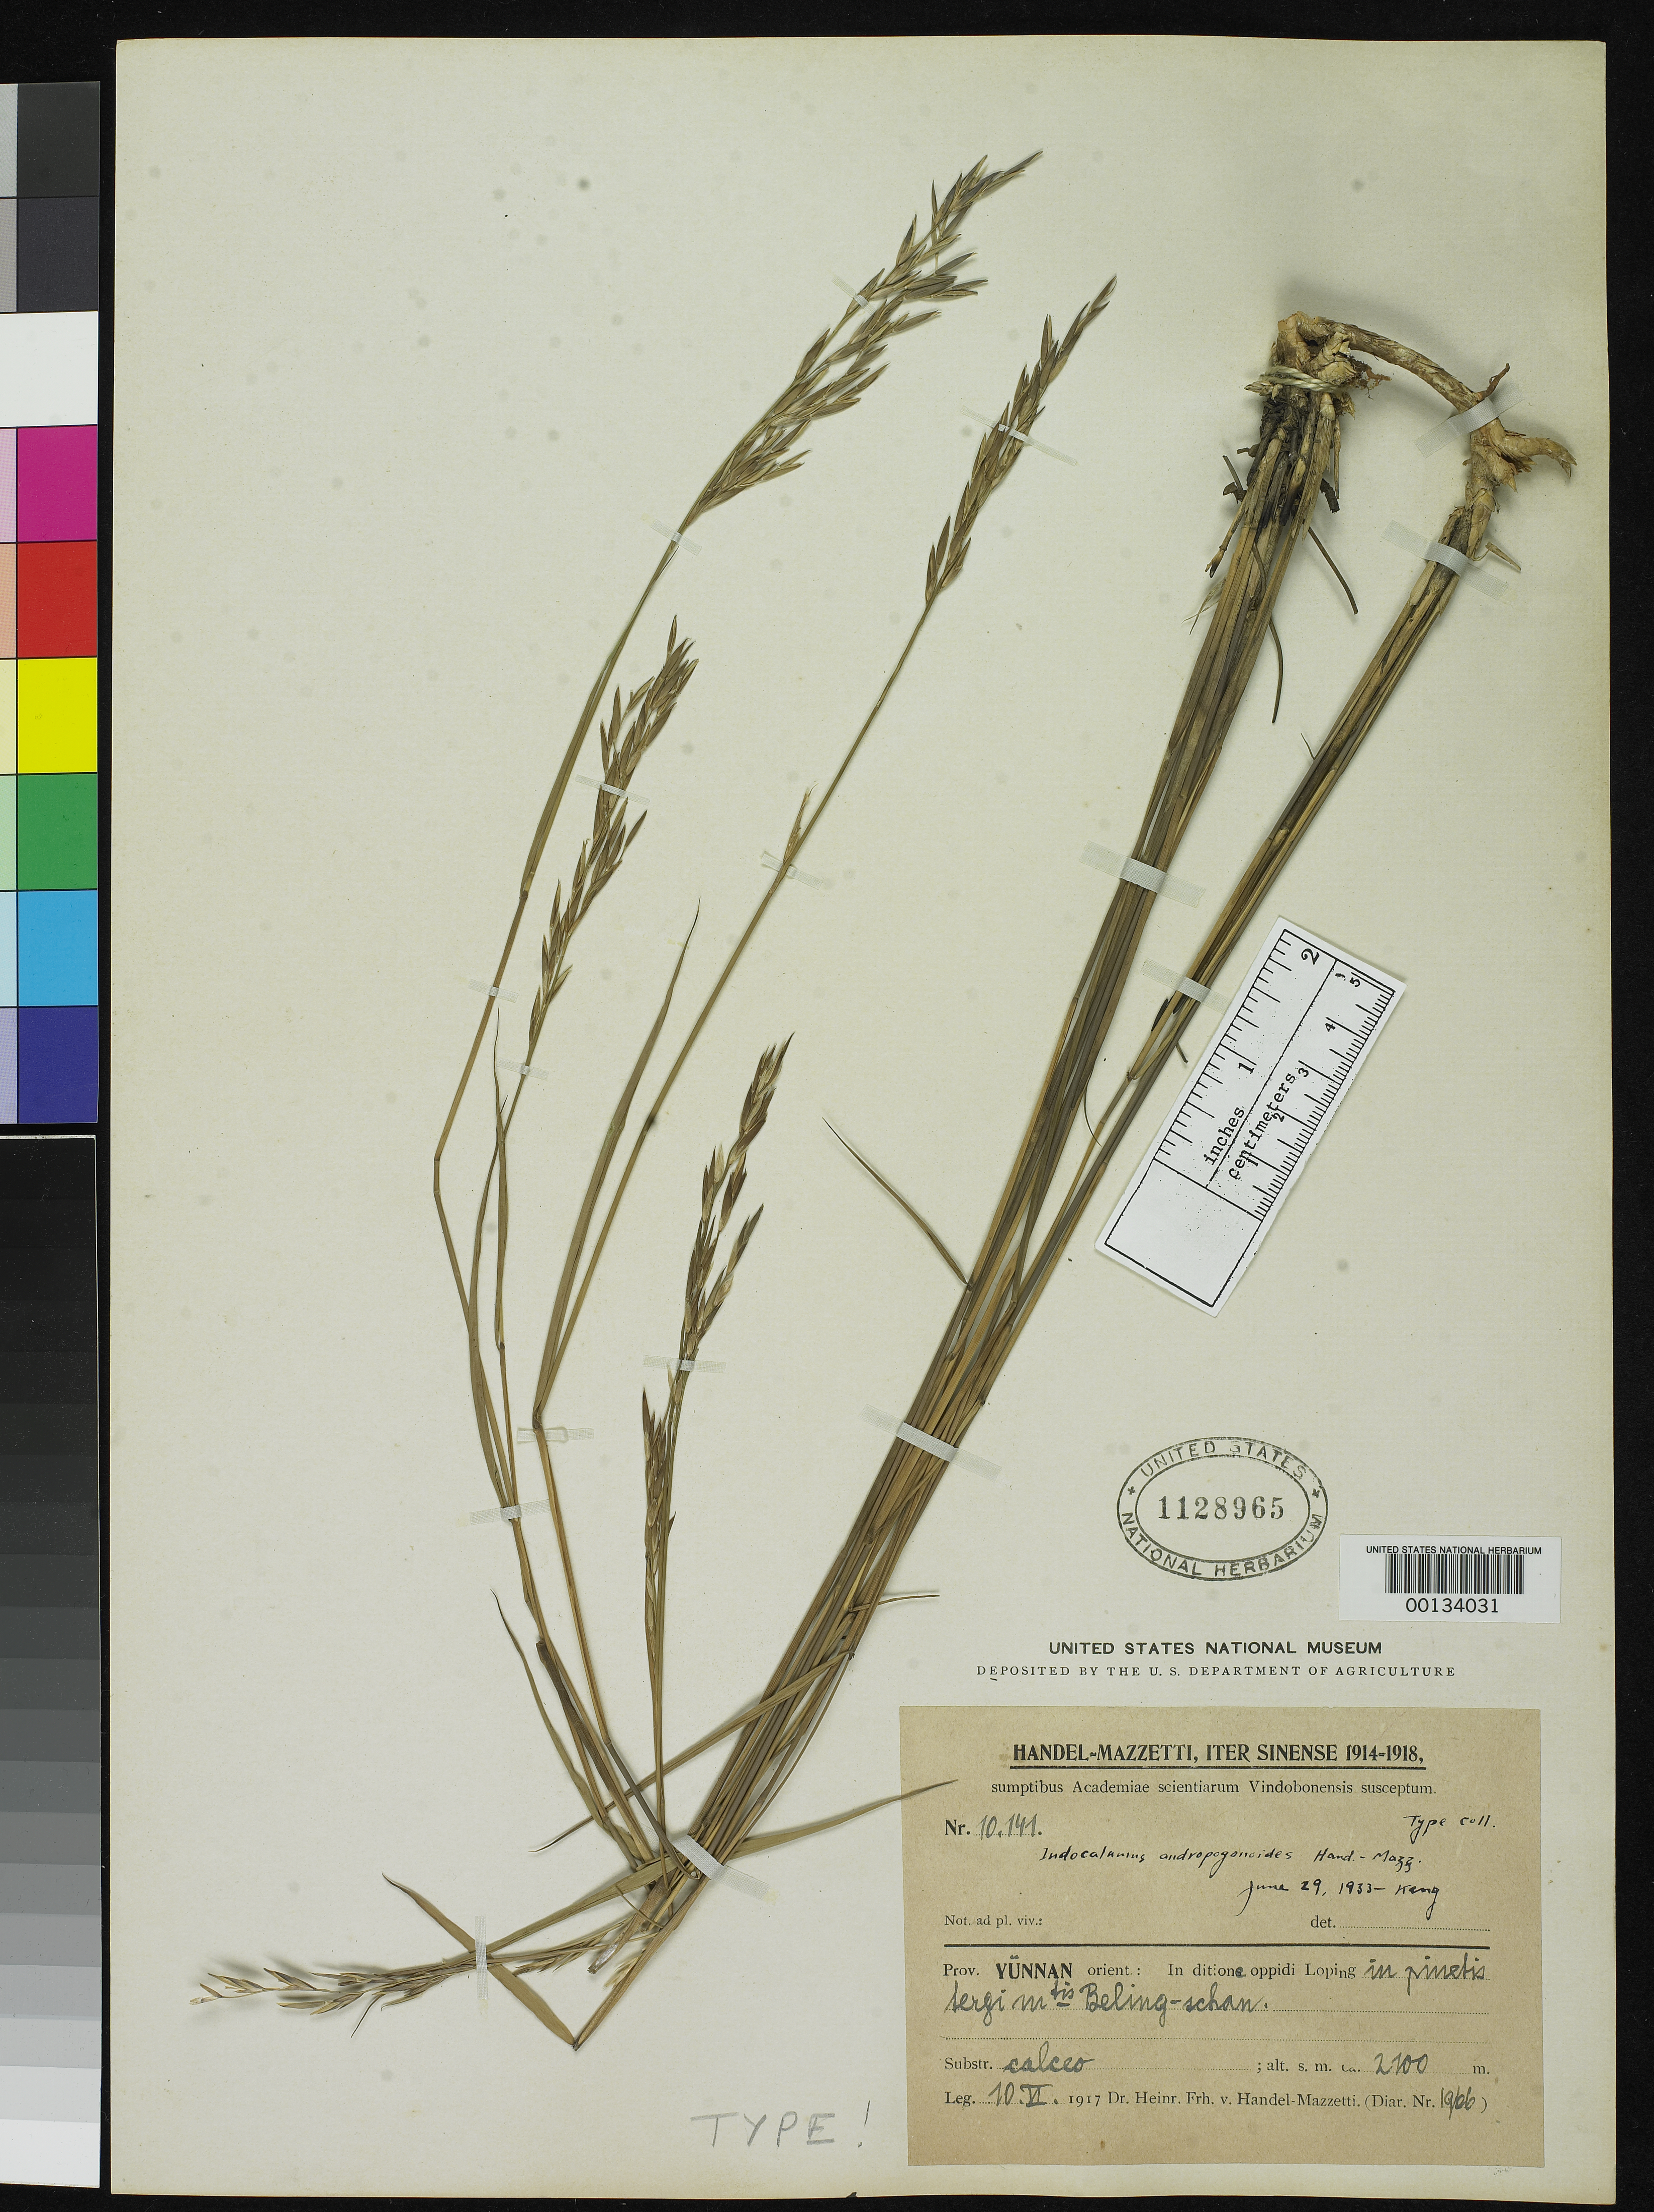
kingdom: Plantae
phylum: Tracheophyta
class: Liliopsida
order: Poales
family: Poaceae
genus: Indocalamus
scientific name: Indocalamus andropogonoides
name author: Hand.-Mazz.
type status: Isotype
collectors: H. Handel-Mazzetti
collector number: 10141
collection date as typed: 10 Jun 1917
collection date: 1917-06-10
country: China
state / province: Yunnan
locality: Montis Beling-Schan.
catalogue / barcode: US 1128965